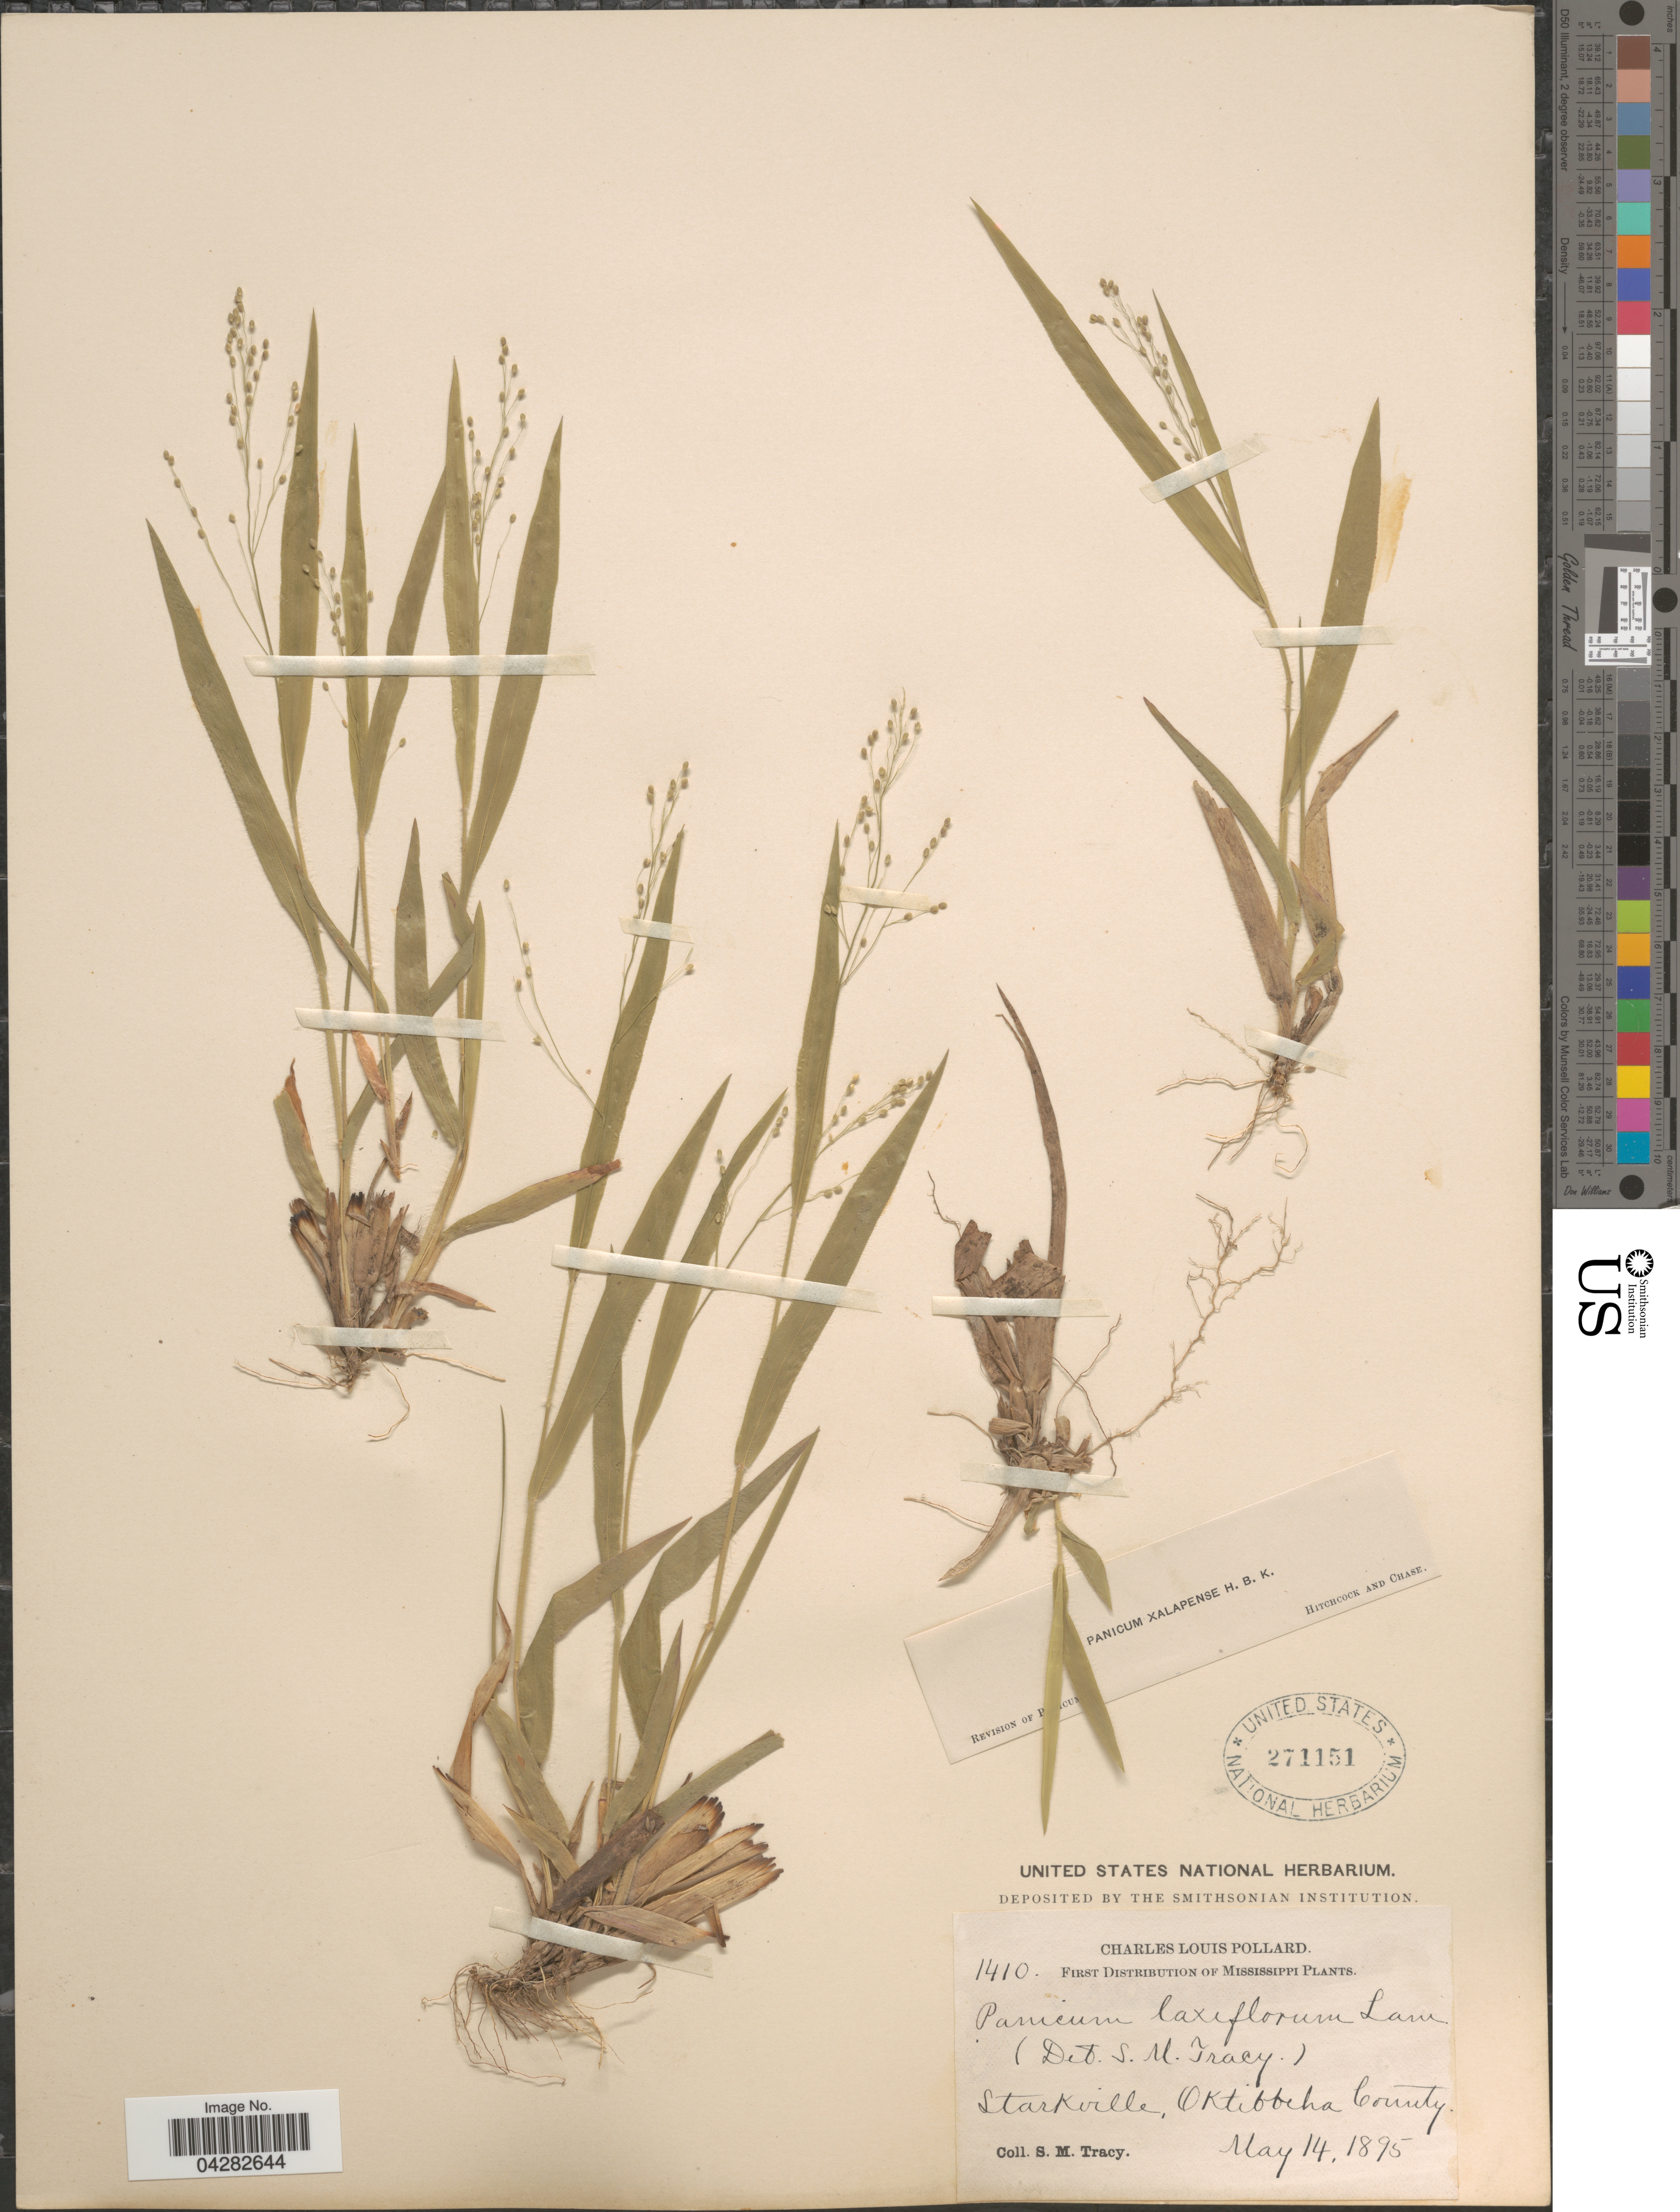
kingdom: Plantae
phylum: Tracheophyta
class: Liliopsida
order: Poales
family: Poaceae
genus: Dichanthelium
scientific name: Dichanthelium laxiflorum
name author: (Lam.) Gould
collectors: S. M. Tracy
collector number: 1410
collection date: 1895-05-14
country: United States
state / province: Mississippi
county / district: Oktibbeha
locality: Starkville, Oktibbeha County.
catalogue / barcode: US 271151